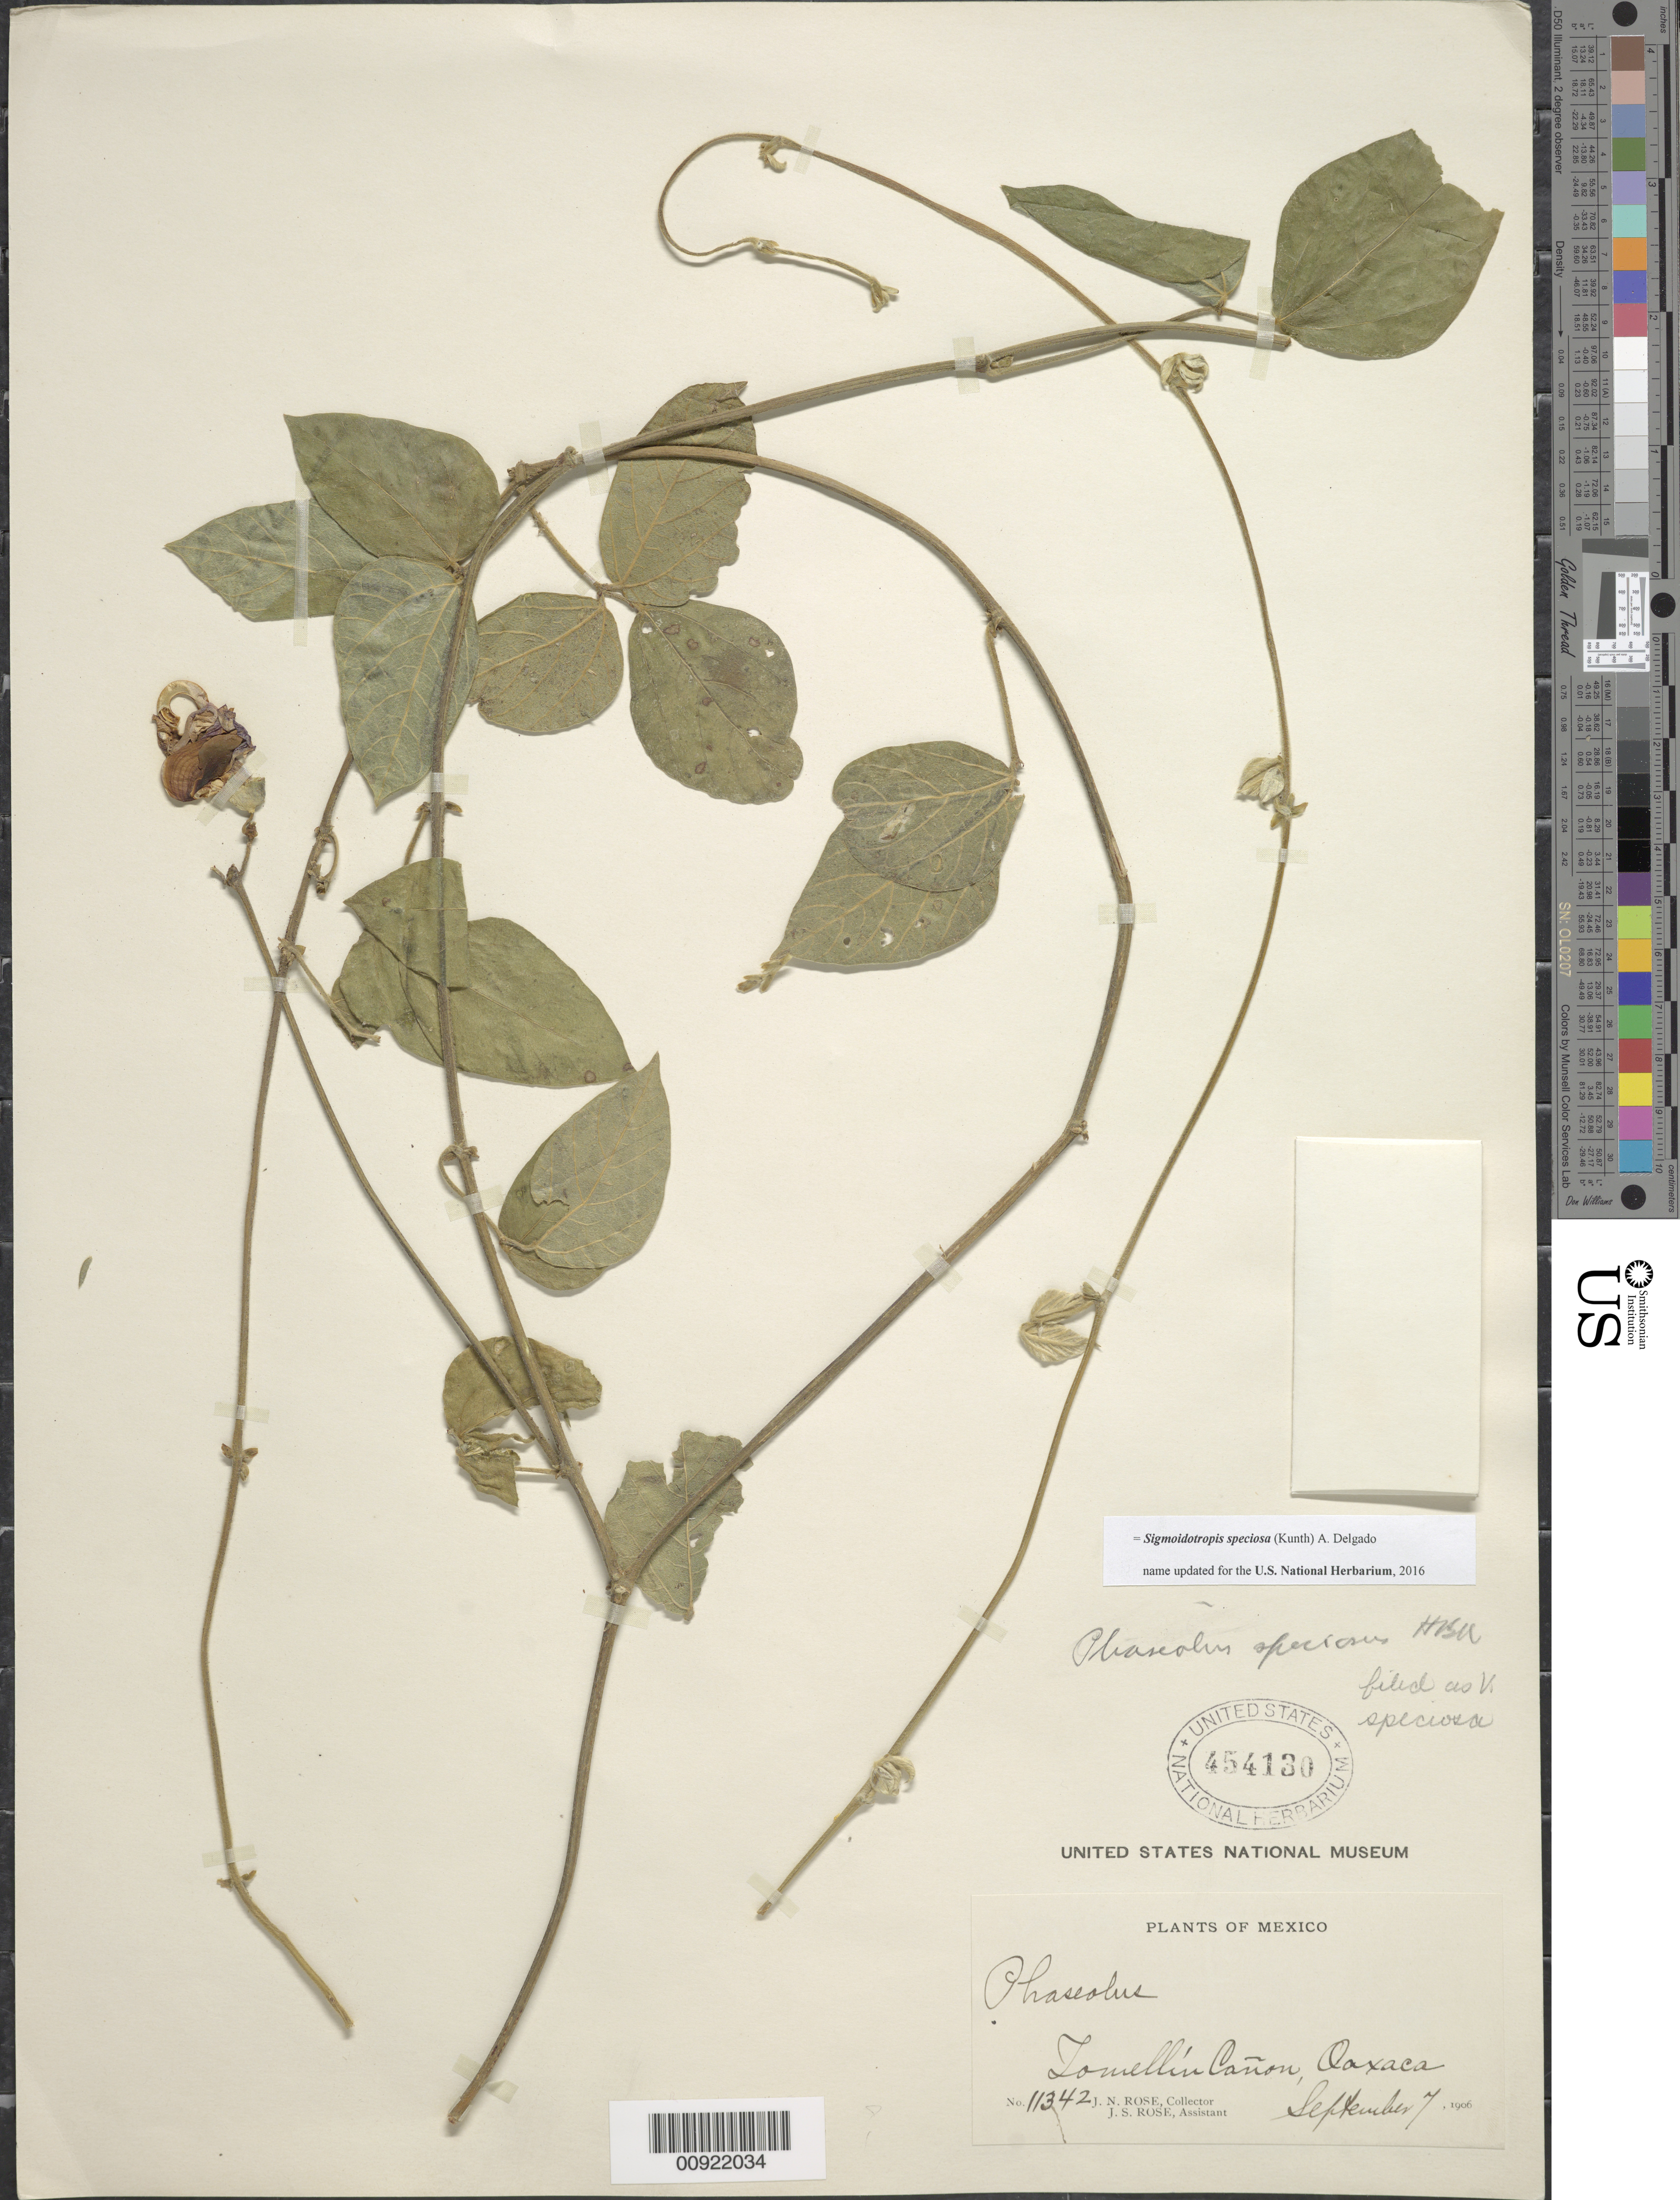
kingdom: Plantae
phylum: Tracheophyta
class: Magnoliopsida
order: Fabales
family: Fabaceae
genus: Sigmoidotropis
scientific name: Sigmoidotropis speciosa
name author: (Kunth) A. Delgado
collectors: J. N. Rose & J. S. Rose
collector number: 11342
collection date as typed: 07 Sep 1906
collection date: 1906-09-07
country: Mexico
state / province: Oaxaca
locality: Tomellín Cañon, Oaxaca.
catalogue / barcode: US 454130